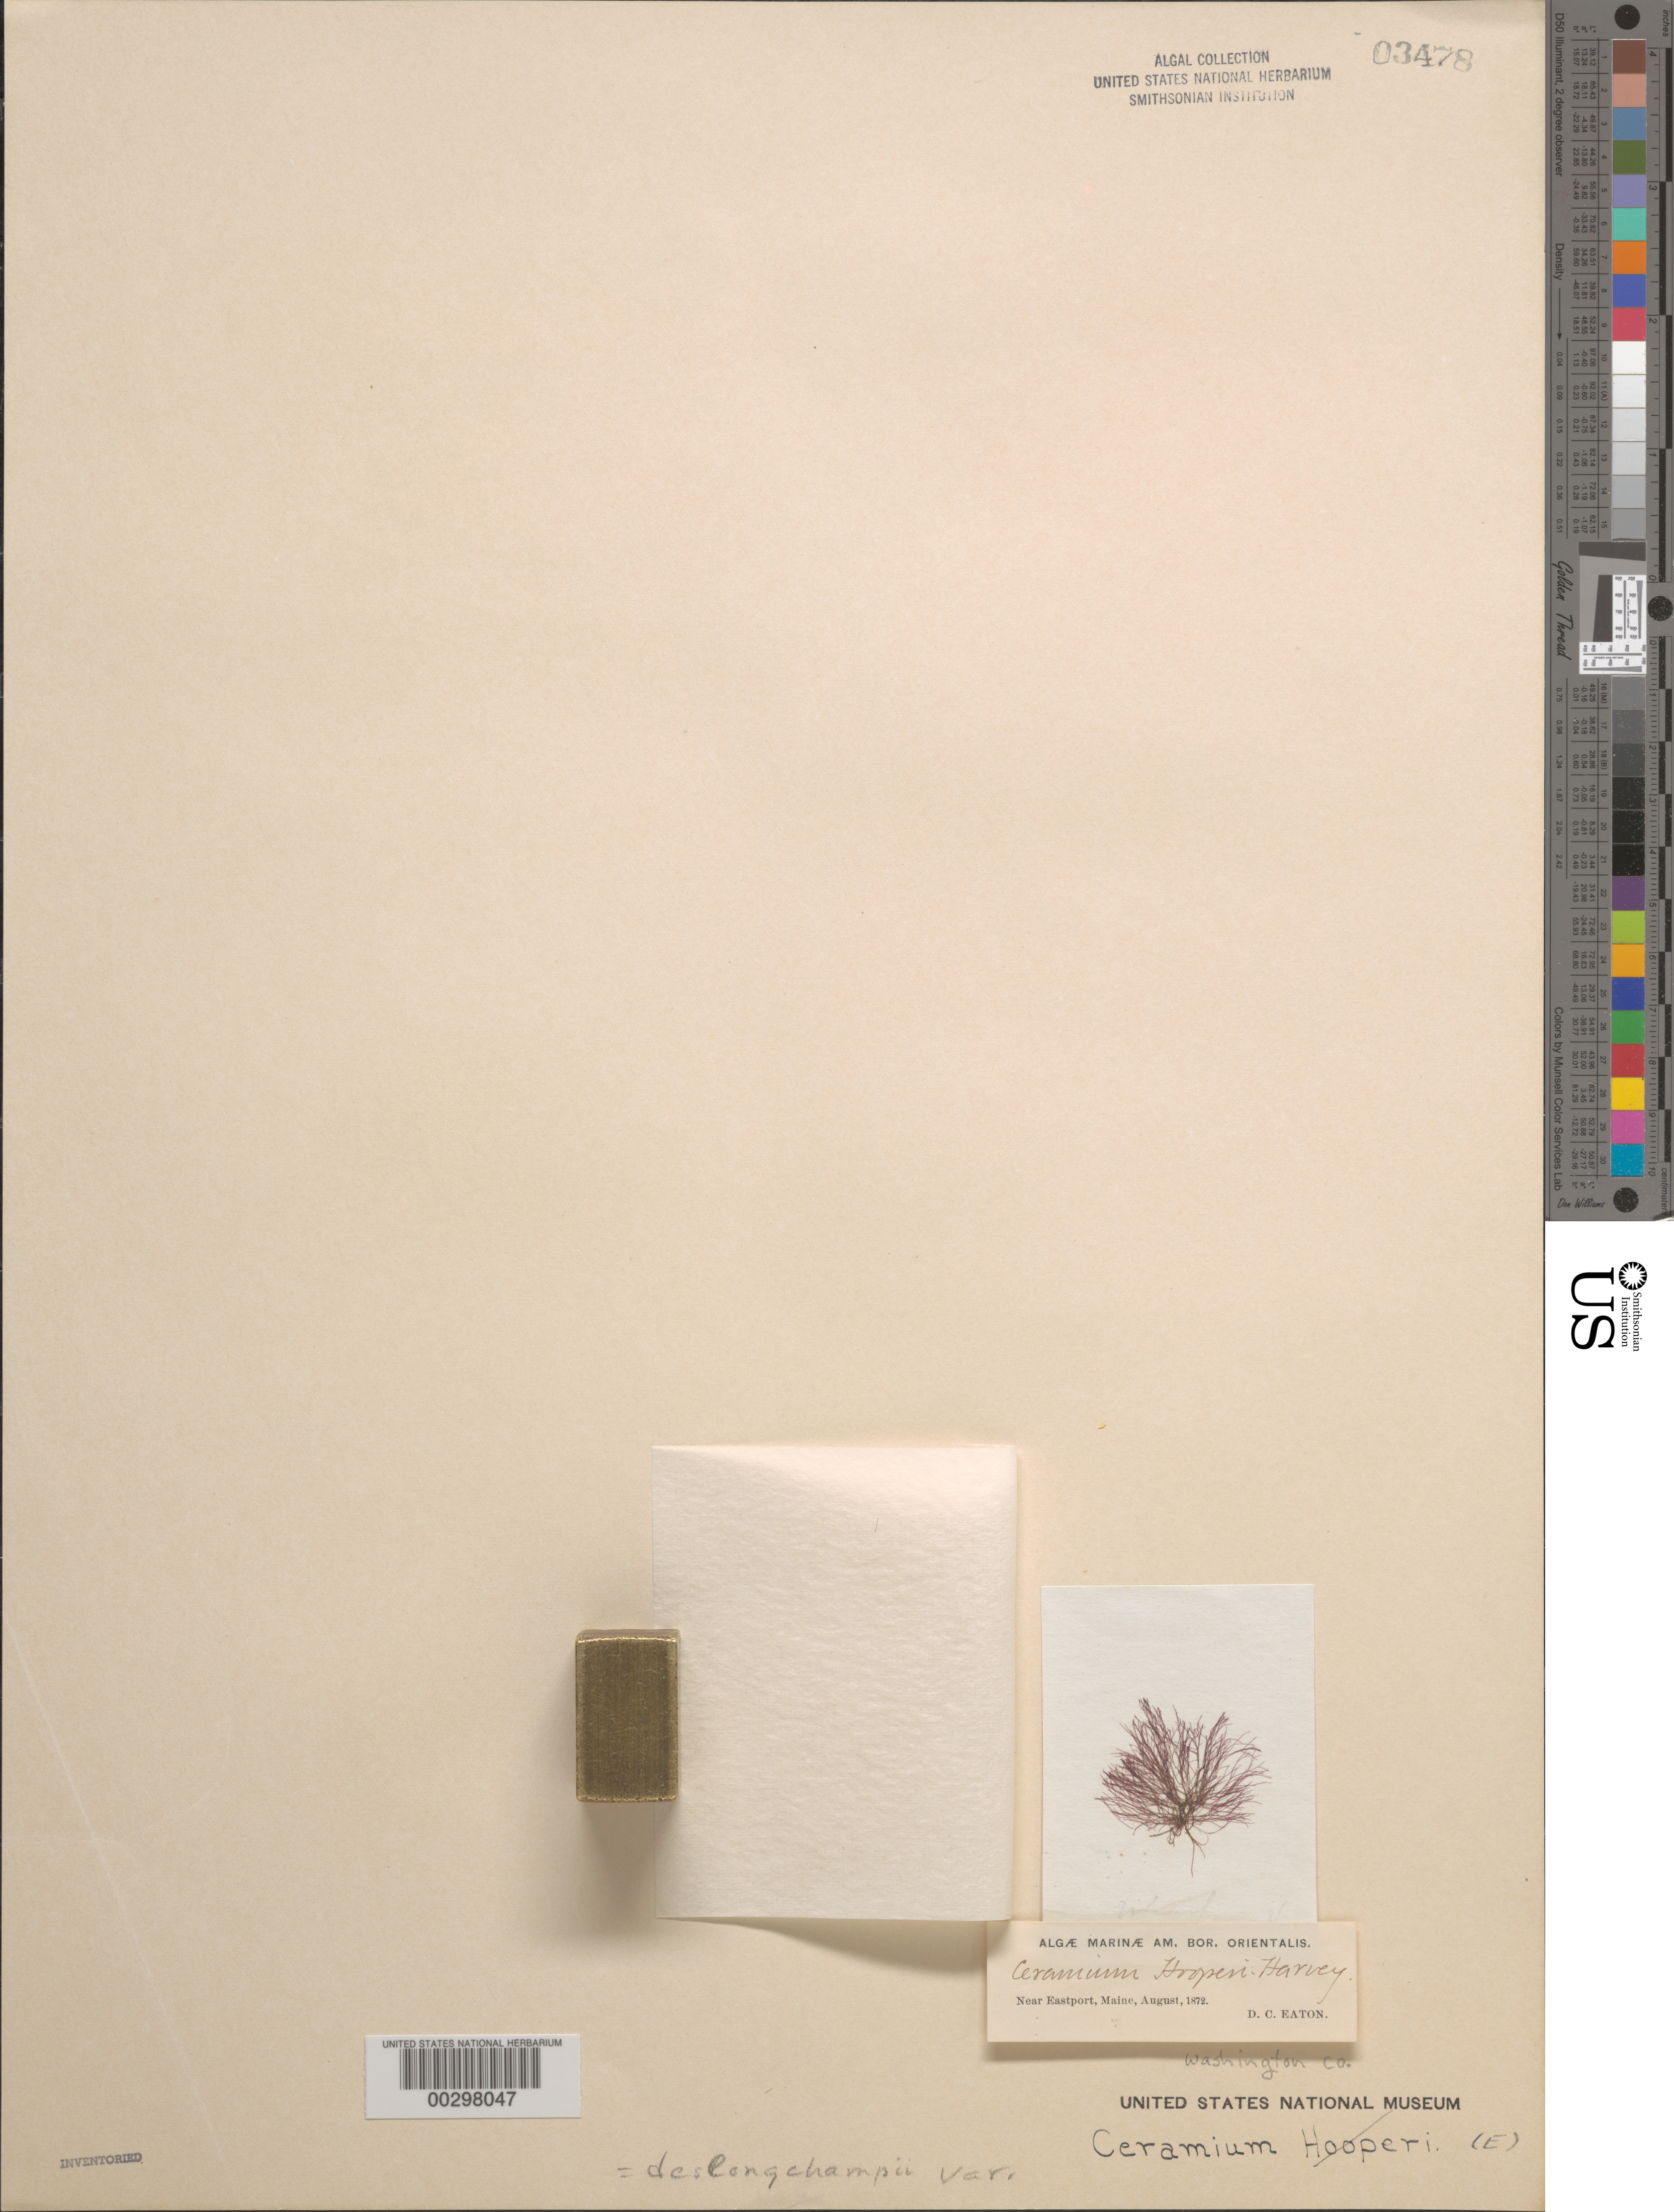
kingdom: Plantae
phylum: Rhodophyta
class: Florideophyceae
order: Ceramiales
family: Ceramiaceae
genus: Ceramium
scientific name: Ceramium deslongchampsii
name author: Chauvin ex Duby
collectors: D. C. Eaton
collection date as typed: Aug 1872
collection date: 1872-08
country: United States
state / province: Maine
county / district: Washington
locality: Near Eastport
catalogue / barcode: US 3478